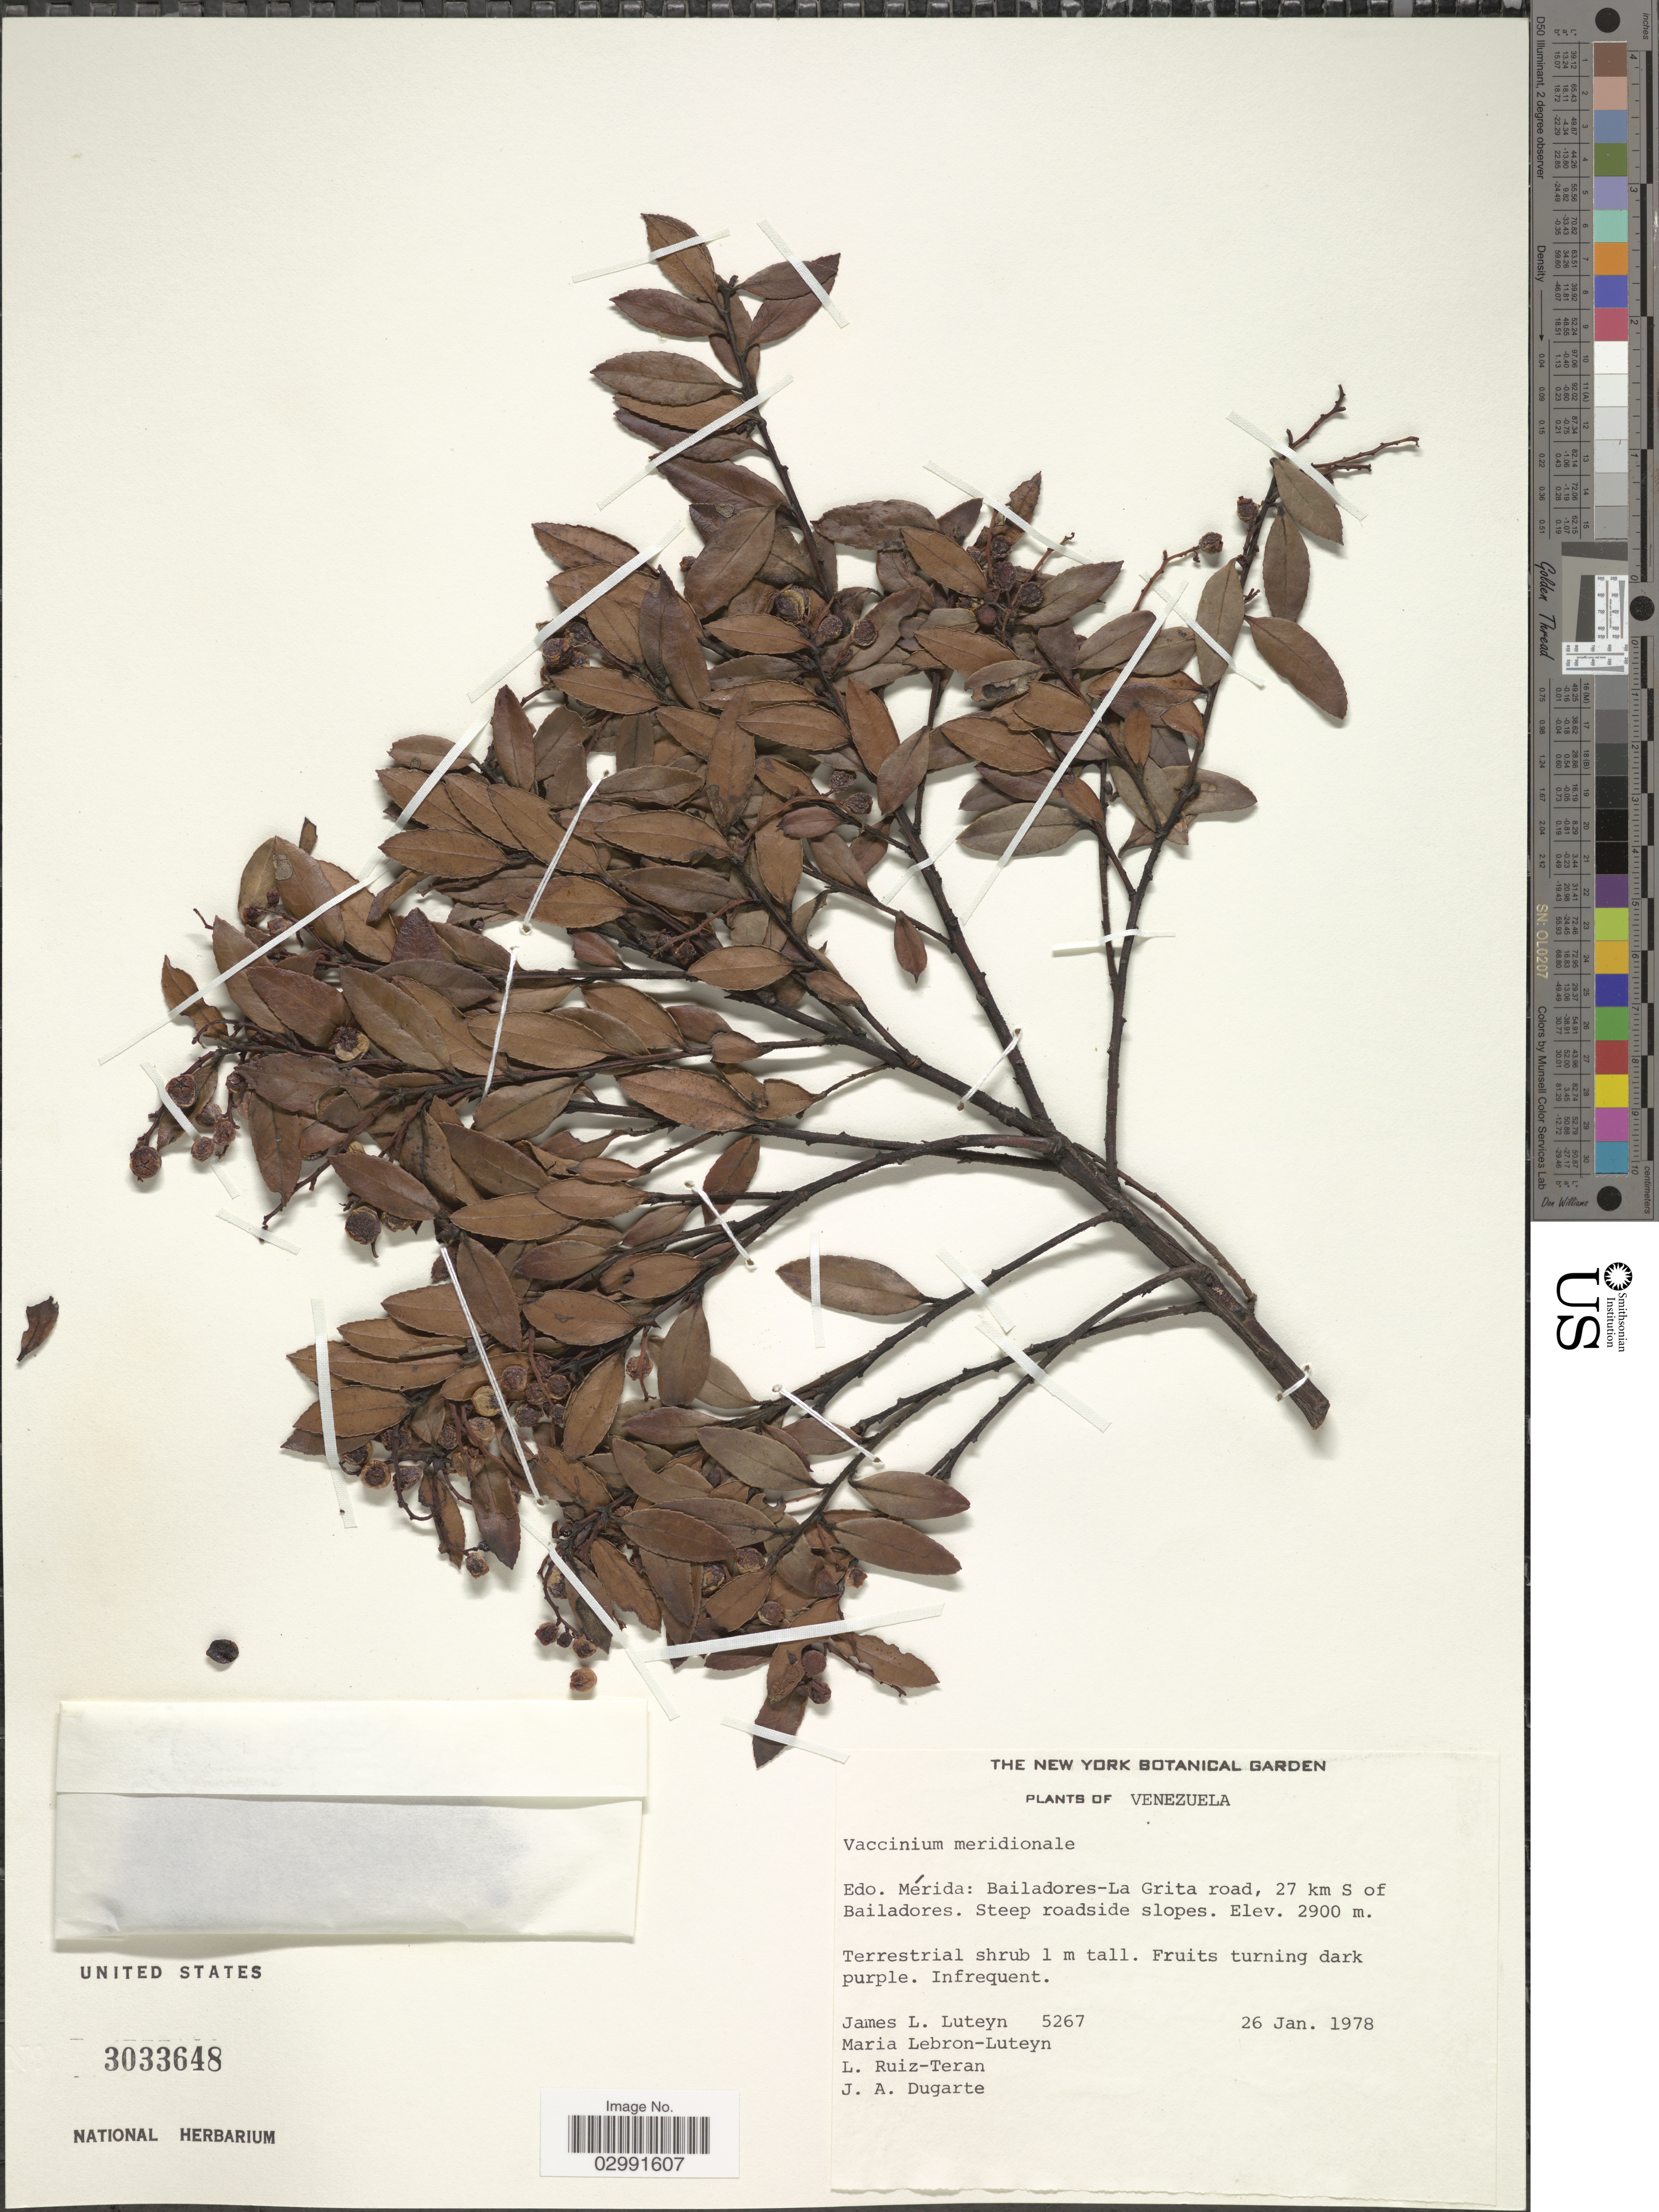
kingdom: Plantae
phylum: Tracheophyta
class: Magnoliopsida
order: Ericales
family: Ericaceae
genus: Vaccinium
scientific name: Vaccinium meridionale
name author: Sw.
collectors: J. Luteyn, M. L. Lebrón-Luteyn, L. E. Ruíz-Terán & J. Dugarte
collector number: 5267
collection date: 1978-01-26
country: Venezuela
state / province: Mérida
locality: Edo. Mérida: Bailadores-La Grita road, 27 km S of Bailadores.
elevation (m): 2900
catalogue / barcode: US 3033648